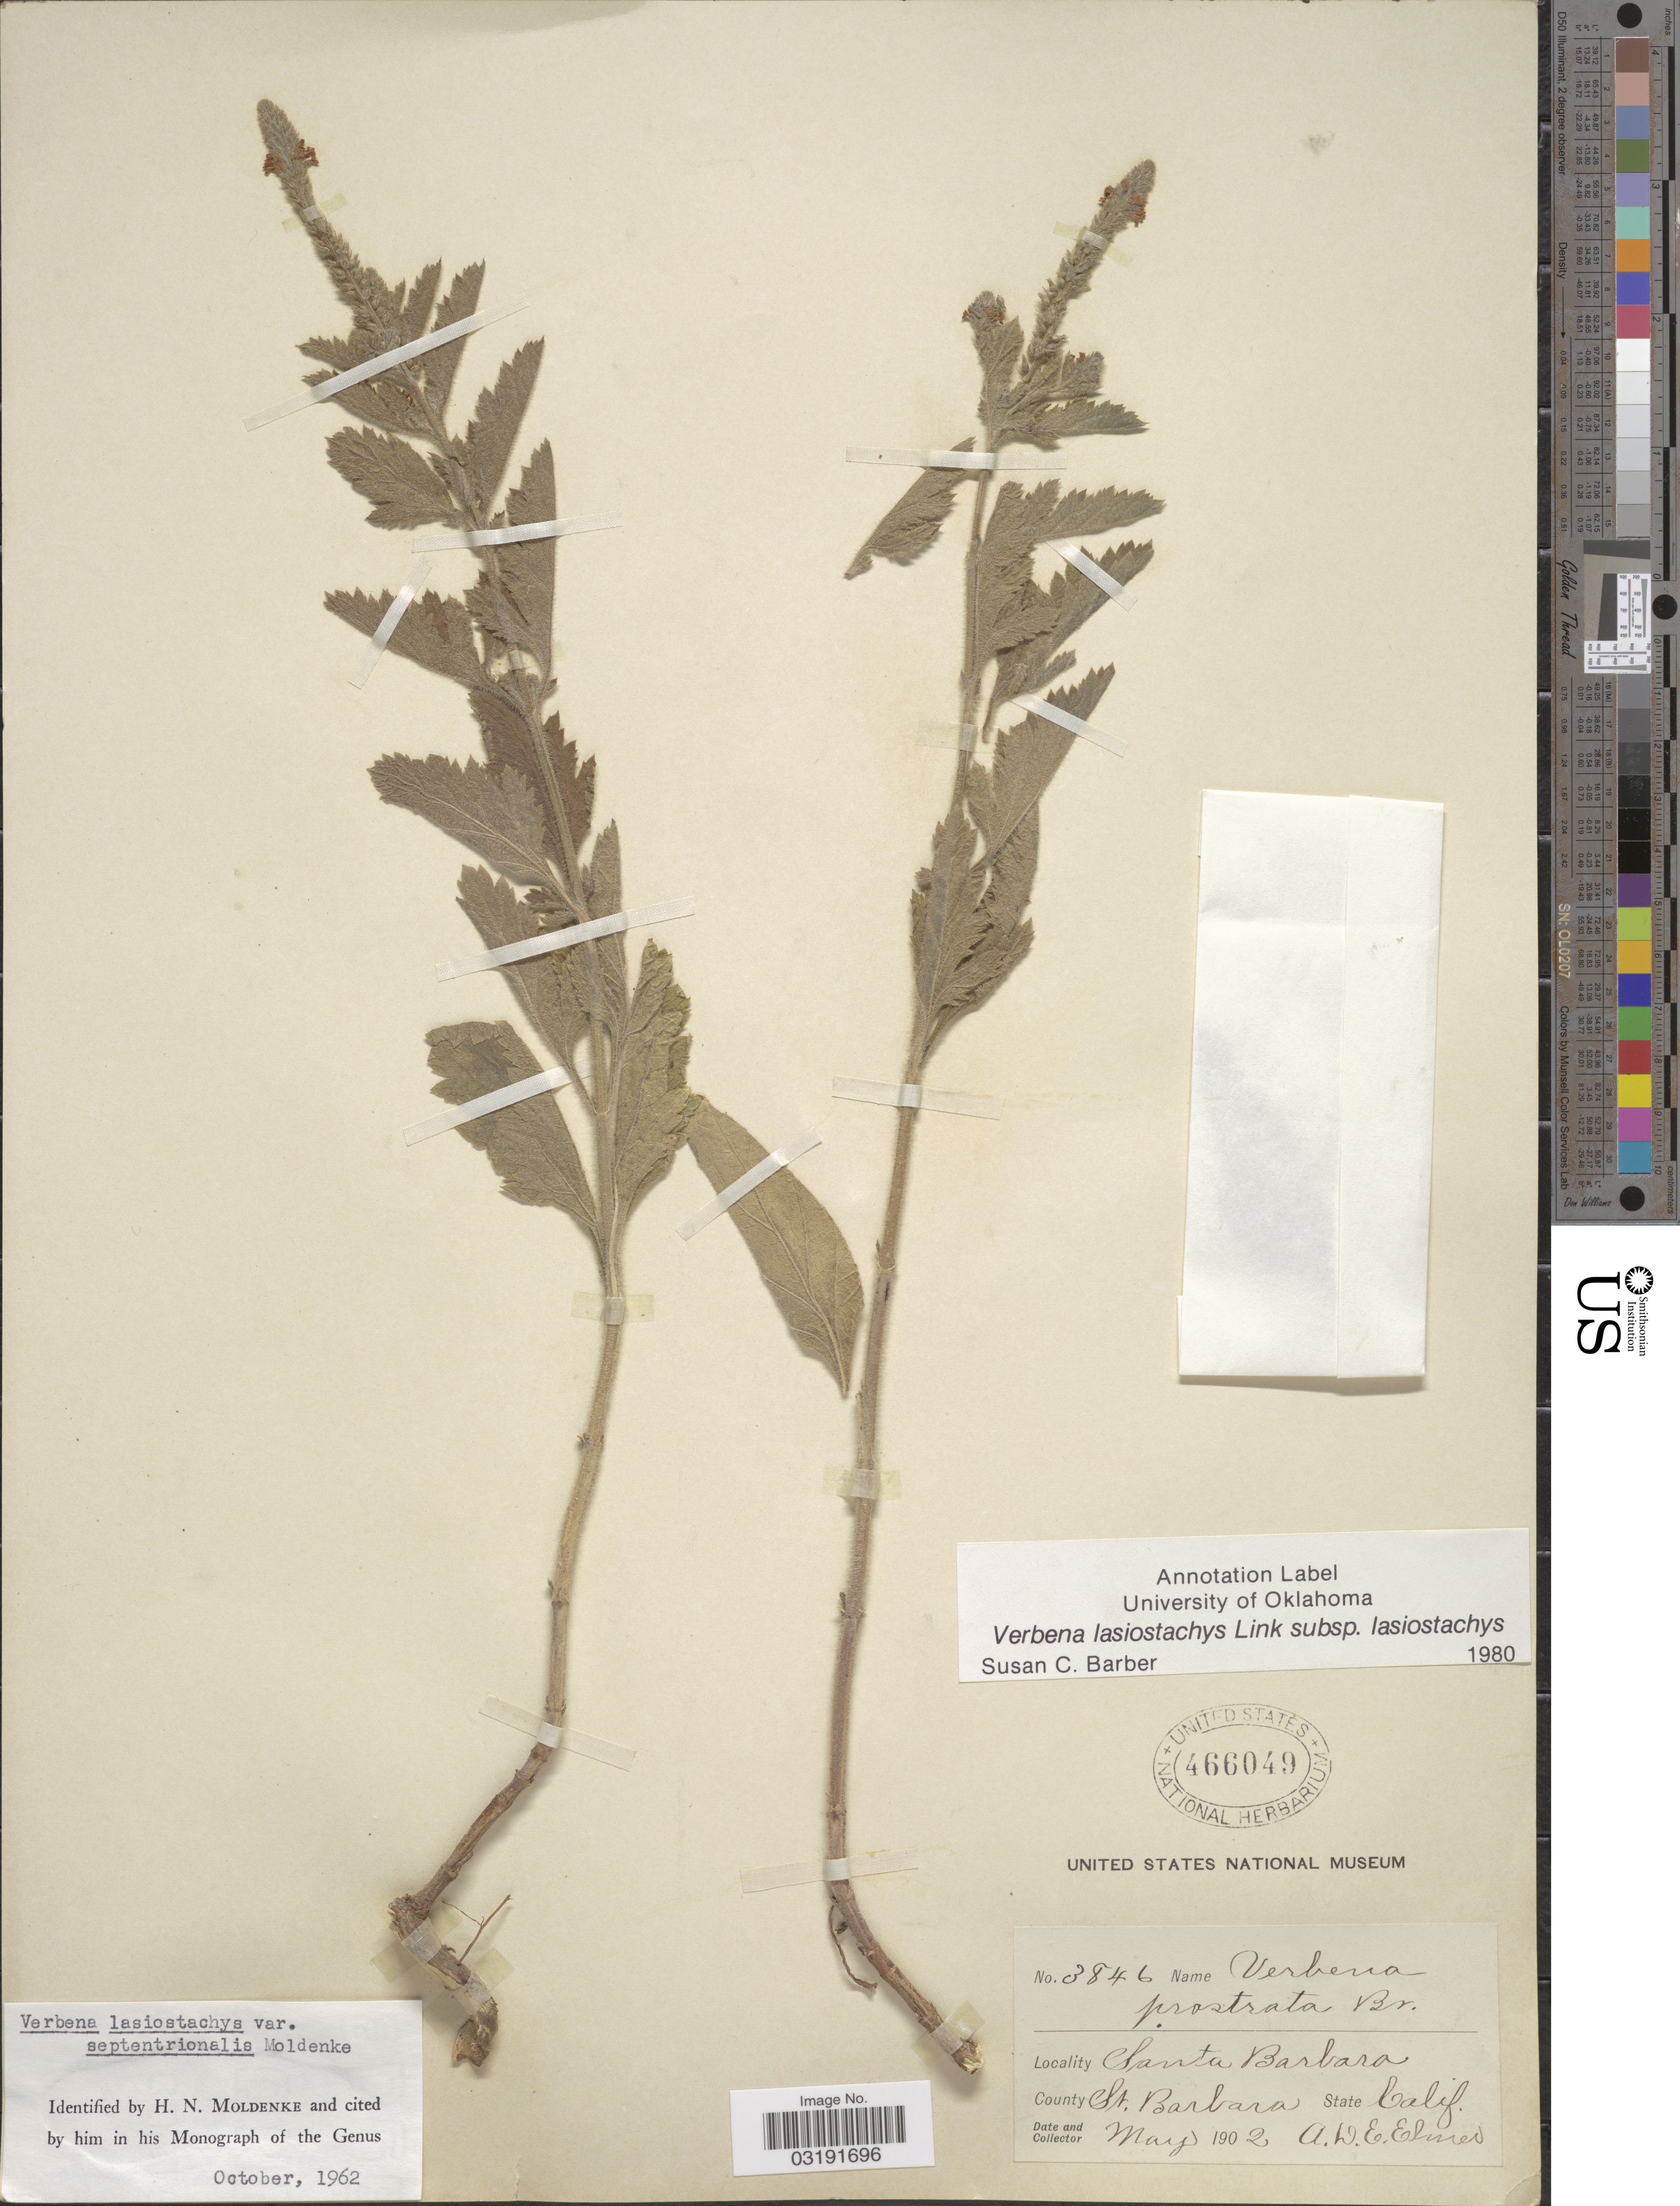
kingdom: Plantae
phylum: Tracheophyta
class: Magnoliopsida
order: Lamiales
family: Verbenaceae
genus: Verbena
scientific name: Verbena lasiostachys var. lasiostachys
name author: Link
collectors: A. D. E. Elmer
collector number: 3846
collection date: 1902-05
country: United States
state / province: California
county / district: Santa Barbara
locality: Santa Barbara. County St. Barbara.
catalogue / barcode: US 466049